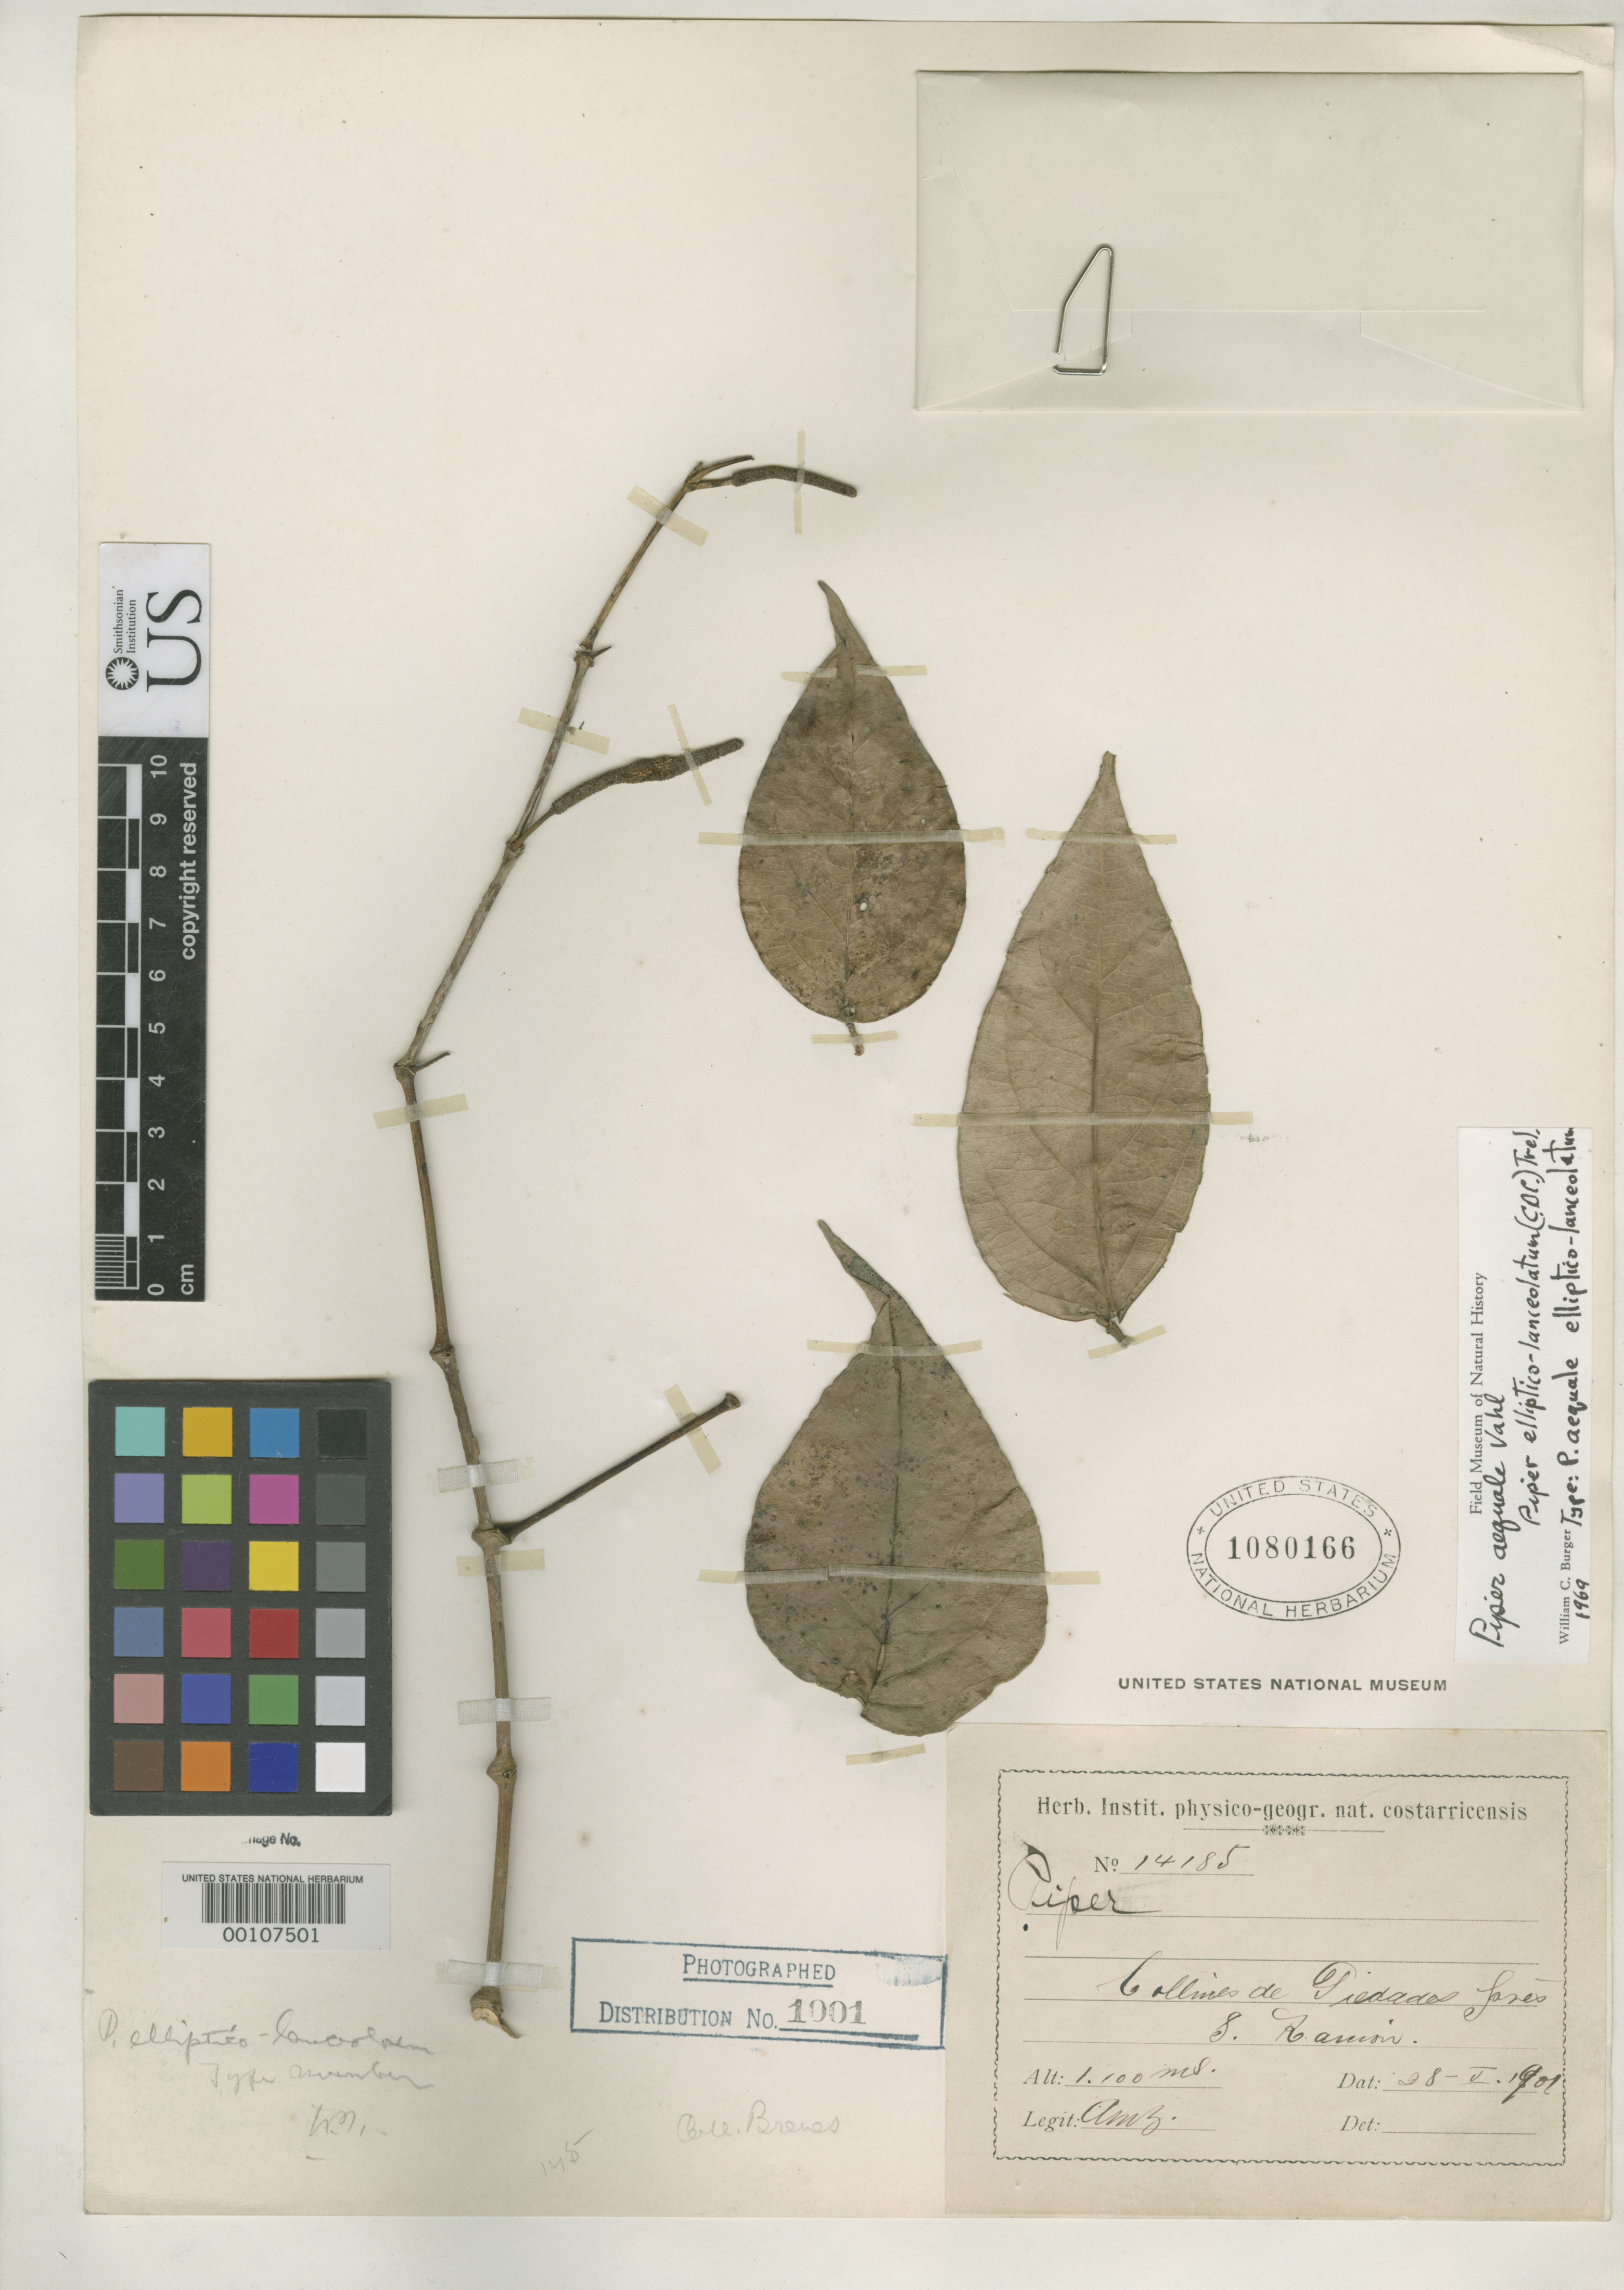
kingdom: Plantae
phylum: Tracheophyta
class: Magnoliopsida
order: Piperales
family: Piperaceae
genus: Piper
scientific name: Piper aequale var. elliptico-lanceolatum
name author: C. DC.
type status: Isosyntype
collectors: A. Brenes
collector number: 14185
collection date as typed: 28 May 1901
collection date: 1901-05-28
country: Costa Rica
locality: Collines de Fiedades Tares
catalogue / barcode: US 1080166